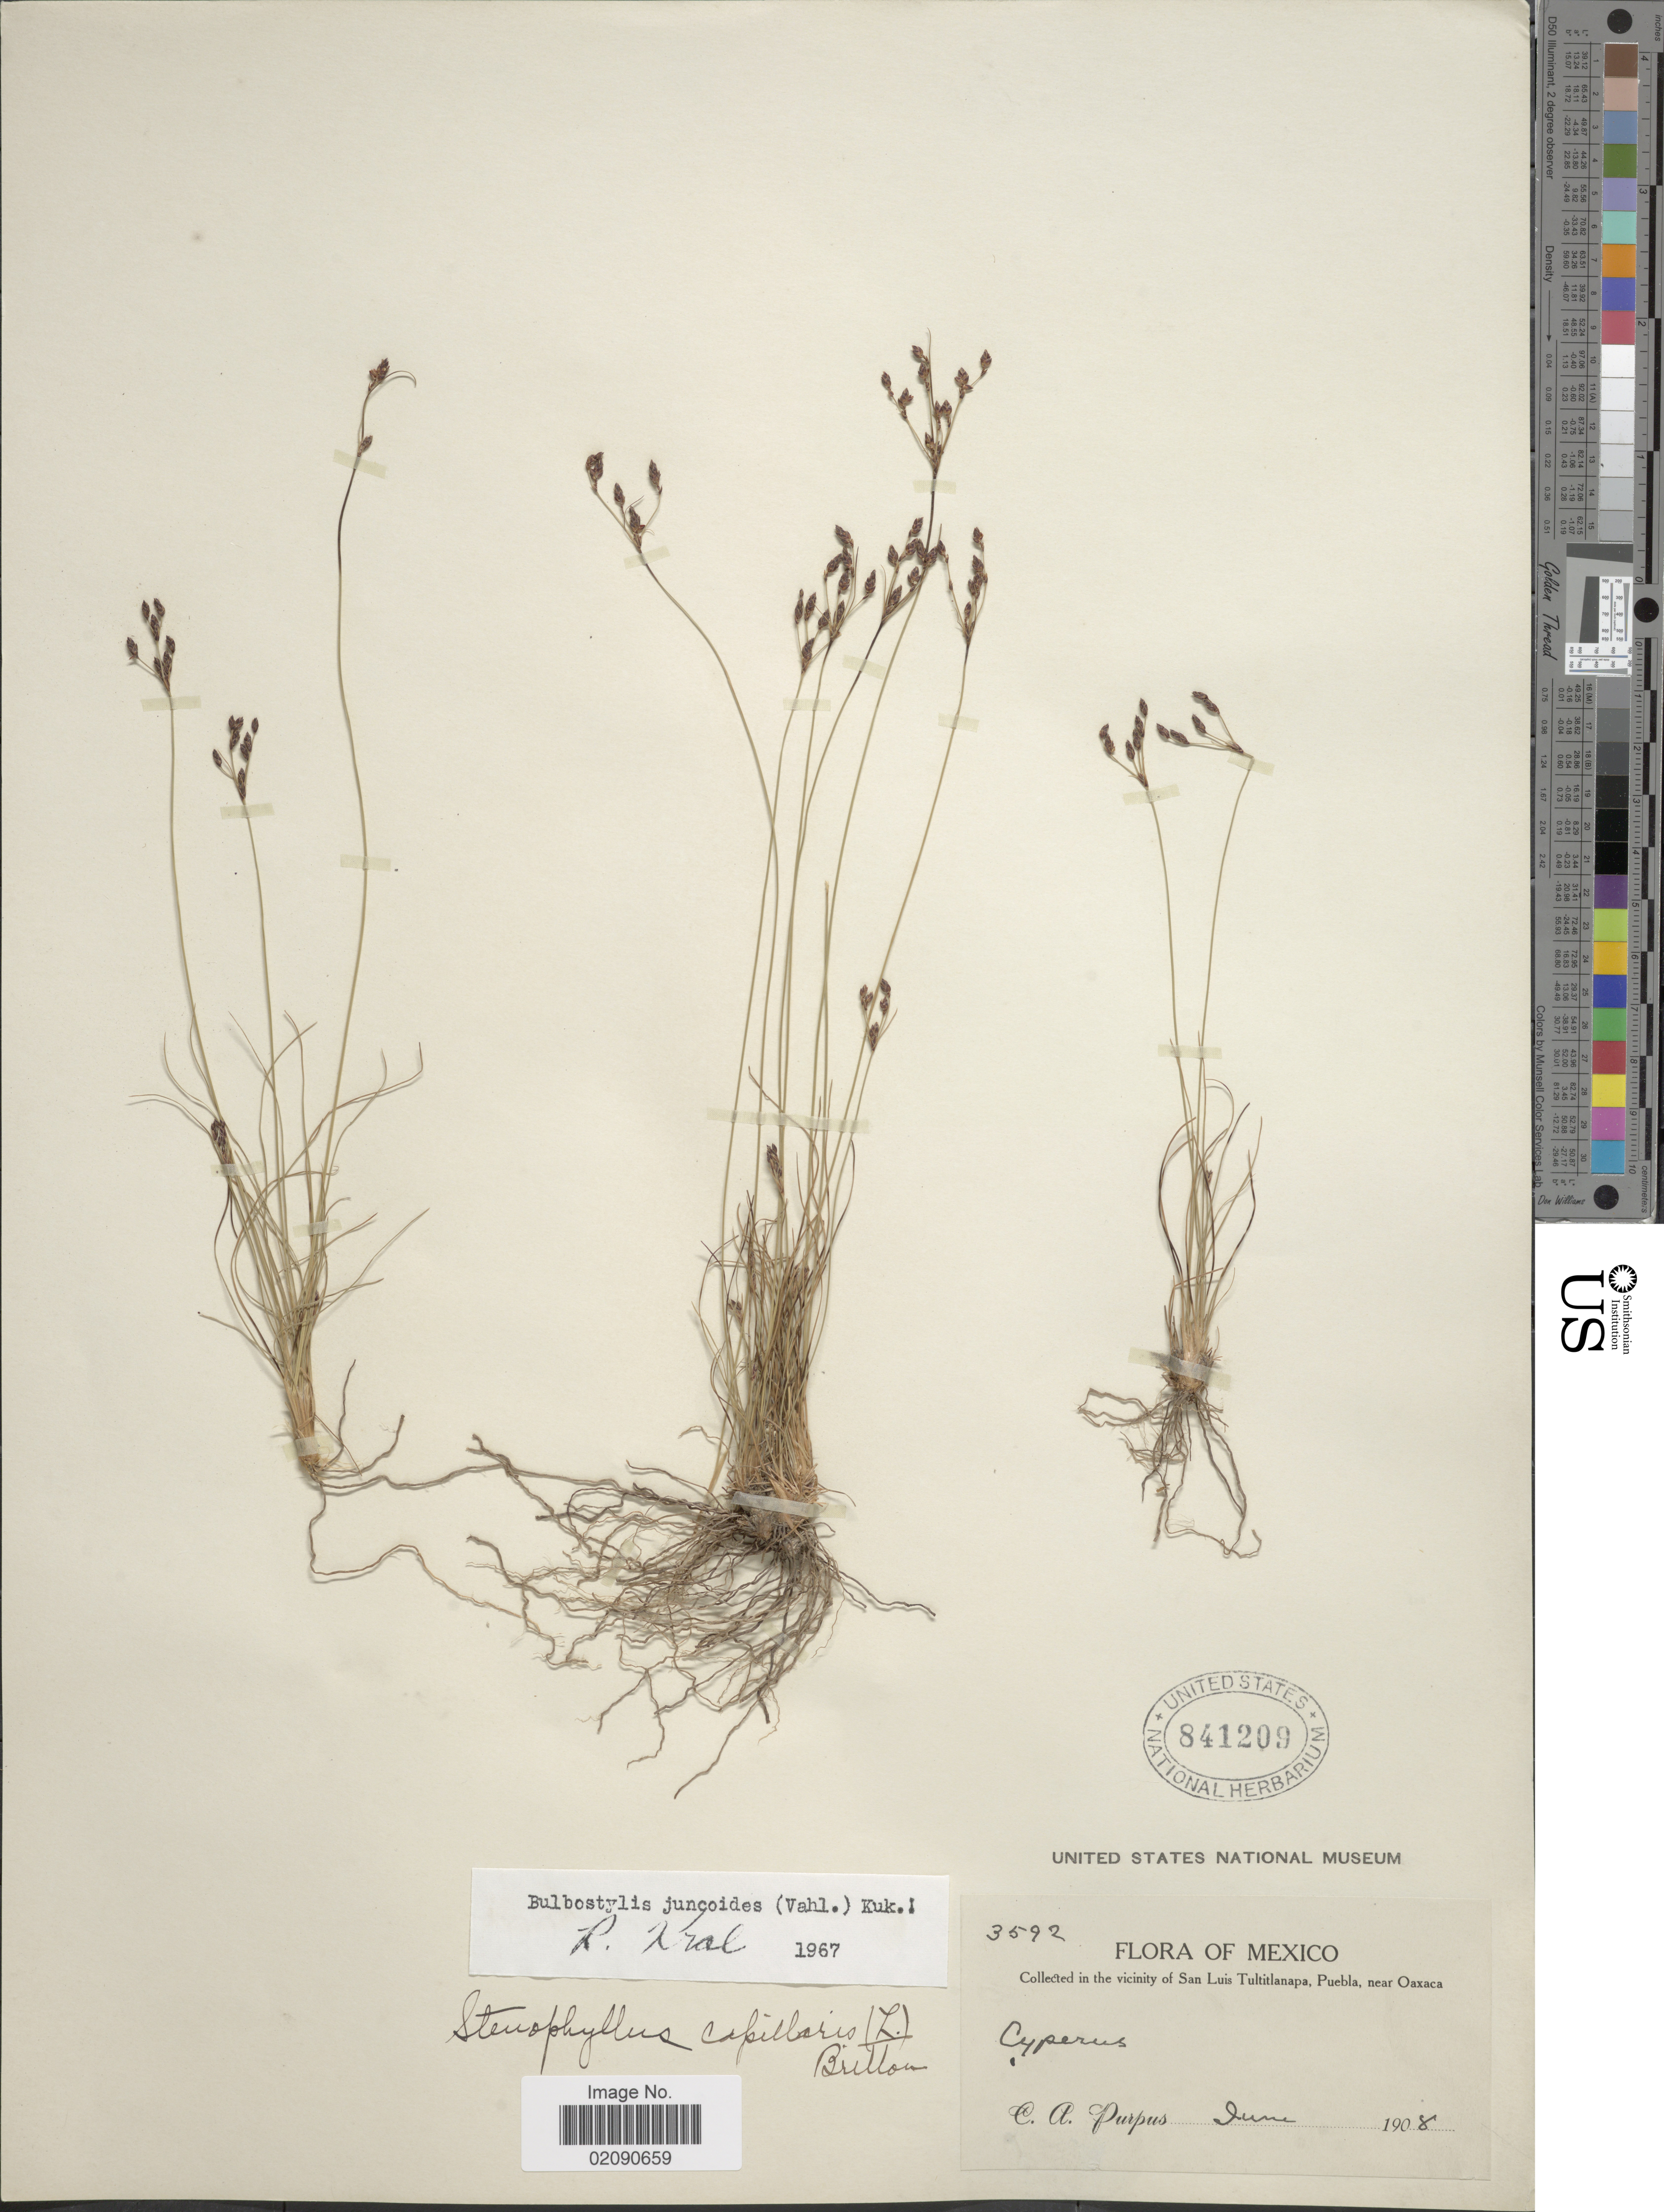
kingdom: Plantae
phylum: Tracheophyta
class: Liliopsida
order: Poales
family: Cyperaceae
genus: Bulbostylis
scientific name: Bulbostylis juncoides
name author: (Vahl) Kük. ex Herter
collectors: C. A. Purpus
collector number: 3592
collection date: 1908-06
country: Mexico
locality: In the vicinity of San Luis Tultitlanapa, Puebla, near Oaxaca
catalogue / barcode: US 841209